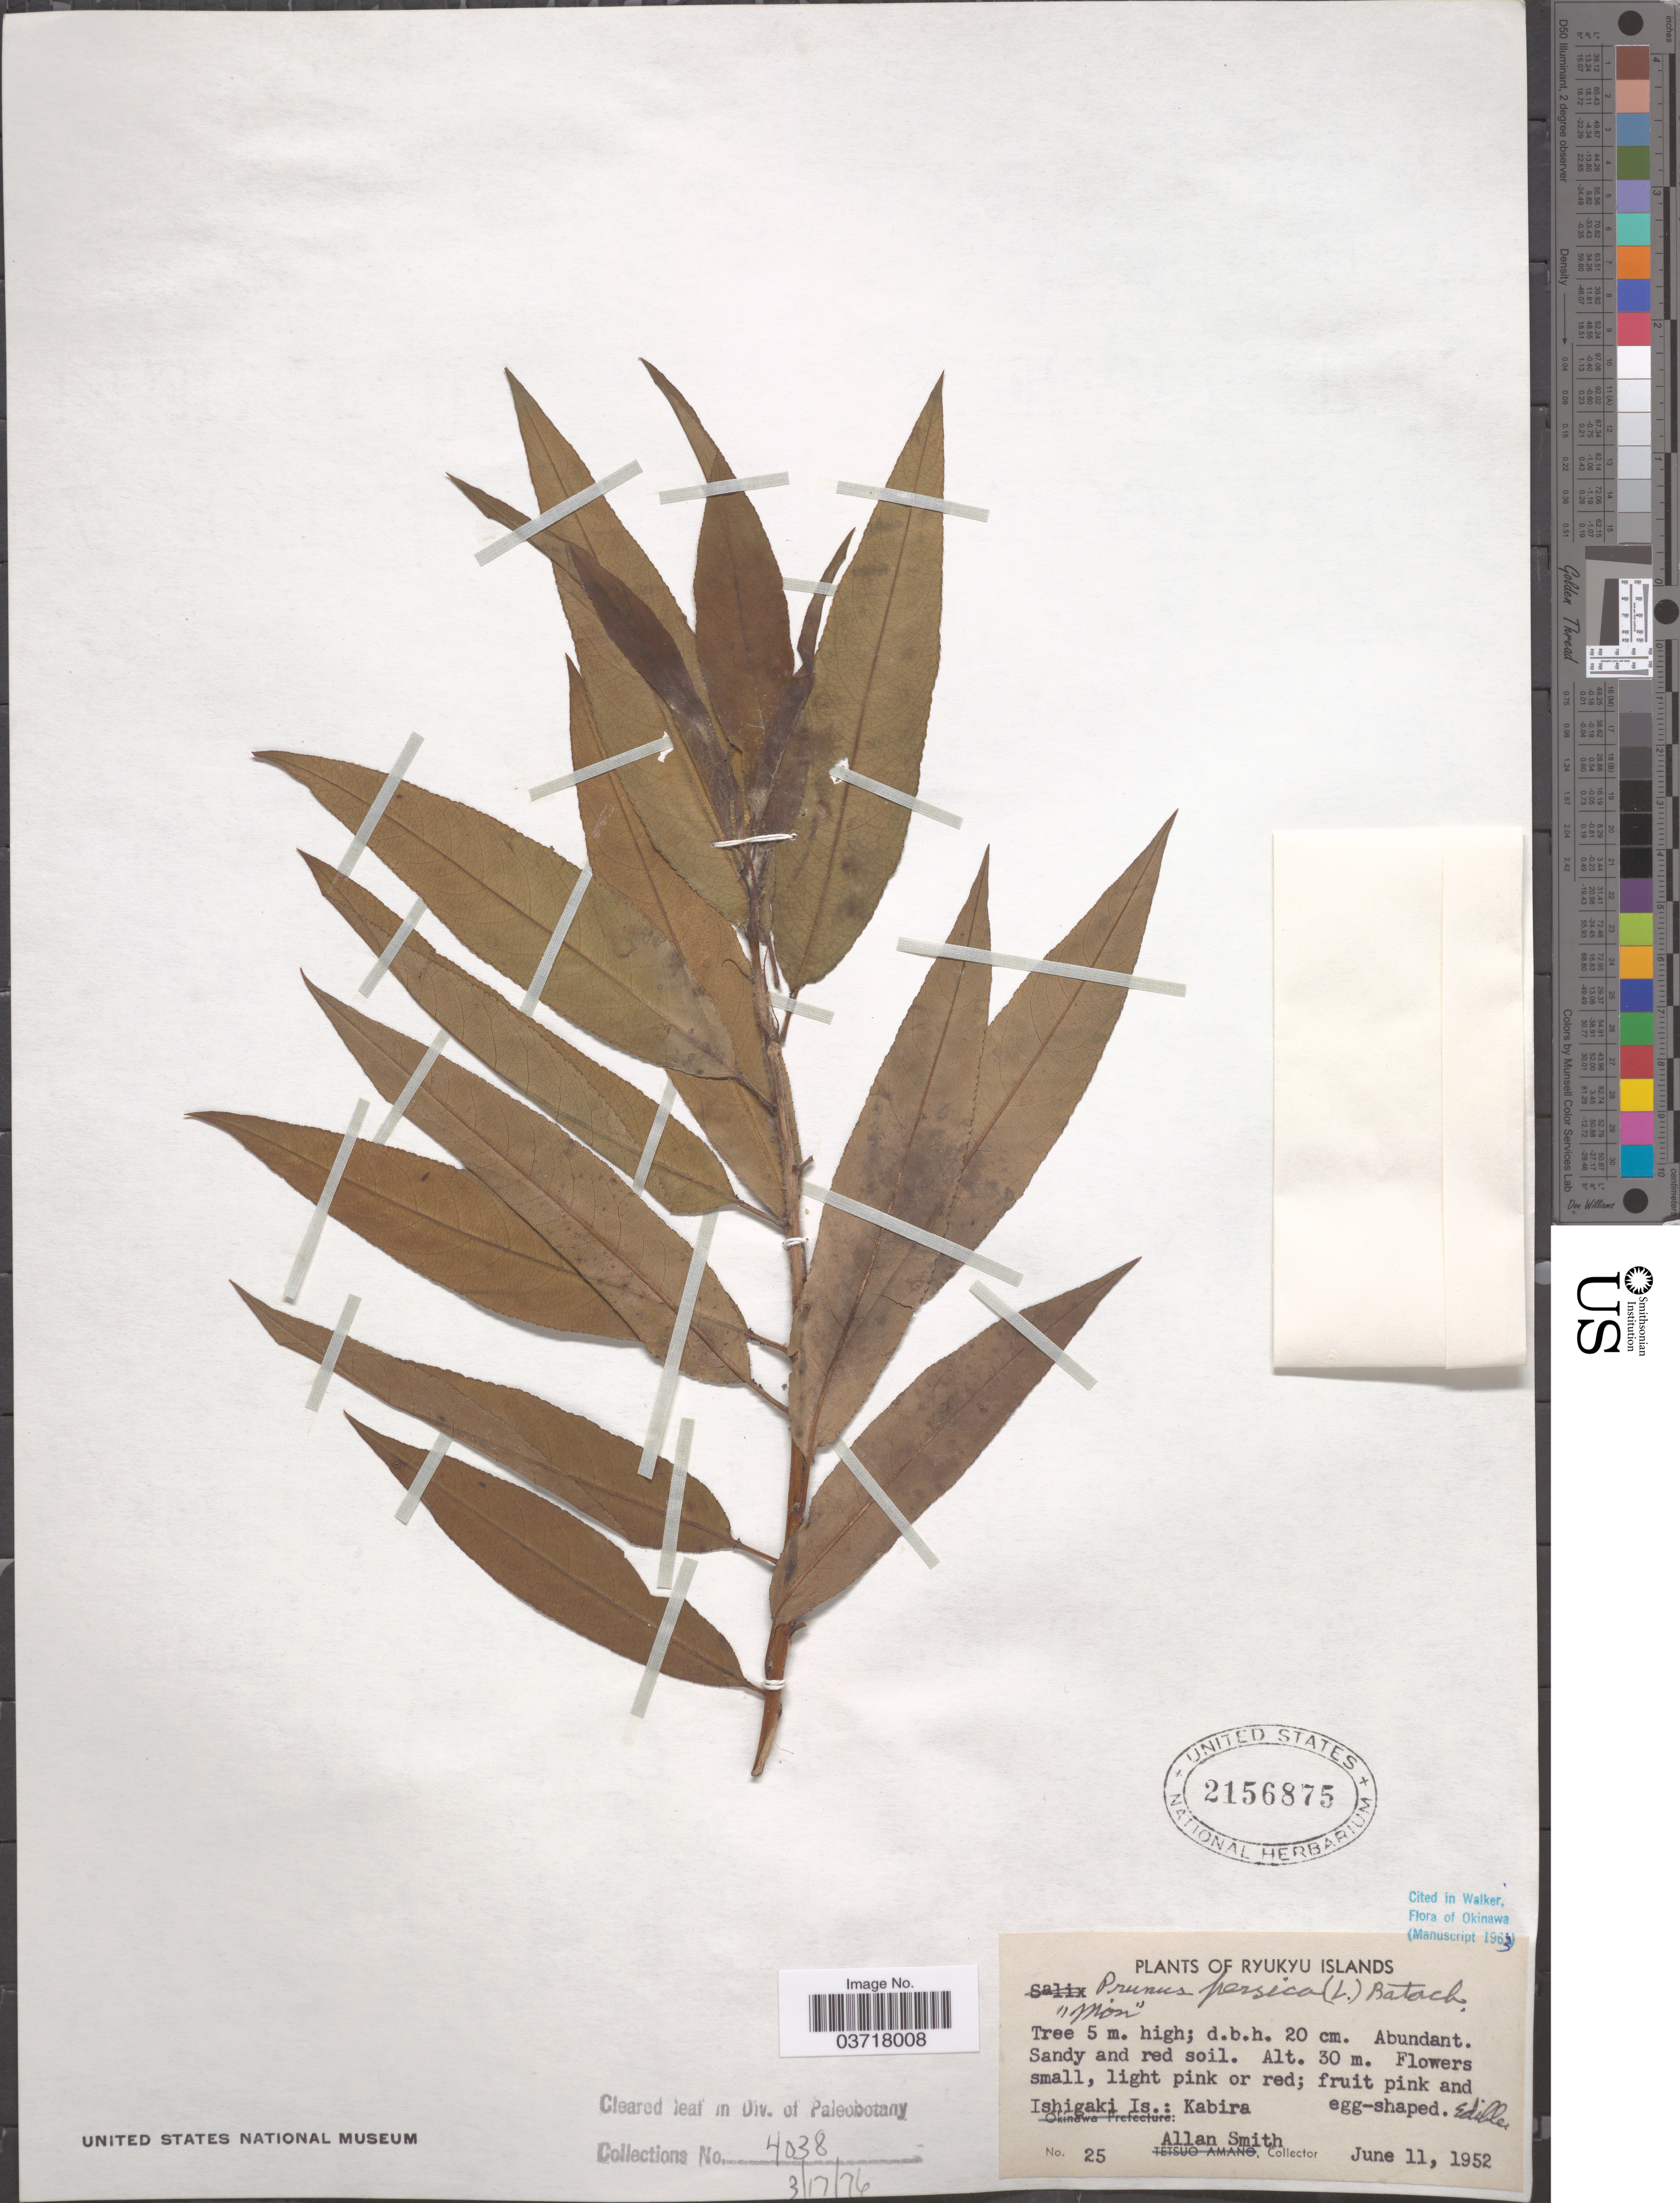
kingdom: Plantae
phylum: Tracheophyta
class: Magnoliopsida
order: Rosales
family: Rosaceae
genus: Prunus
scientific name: Prunus persica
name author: (L.) Batsch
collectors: A. Smith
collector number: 25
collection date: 1952-06-11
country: Japan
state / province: Okinawa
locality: Ryukyu Islands. Ishigaki Is.: Kabira.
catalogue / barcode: US 2156875